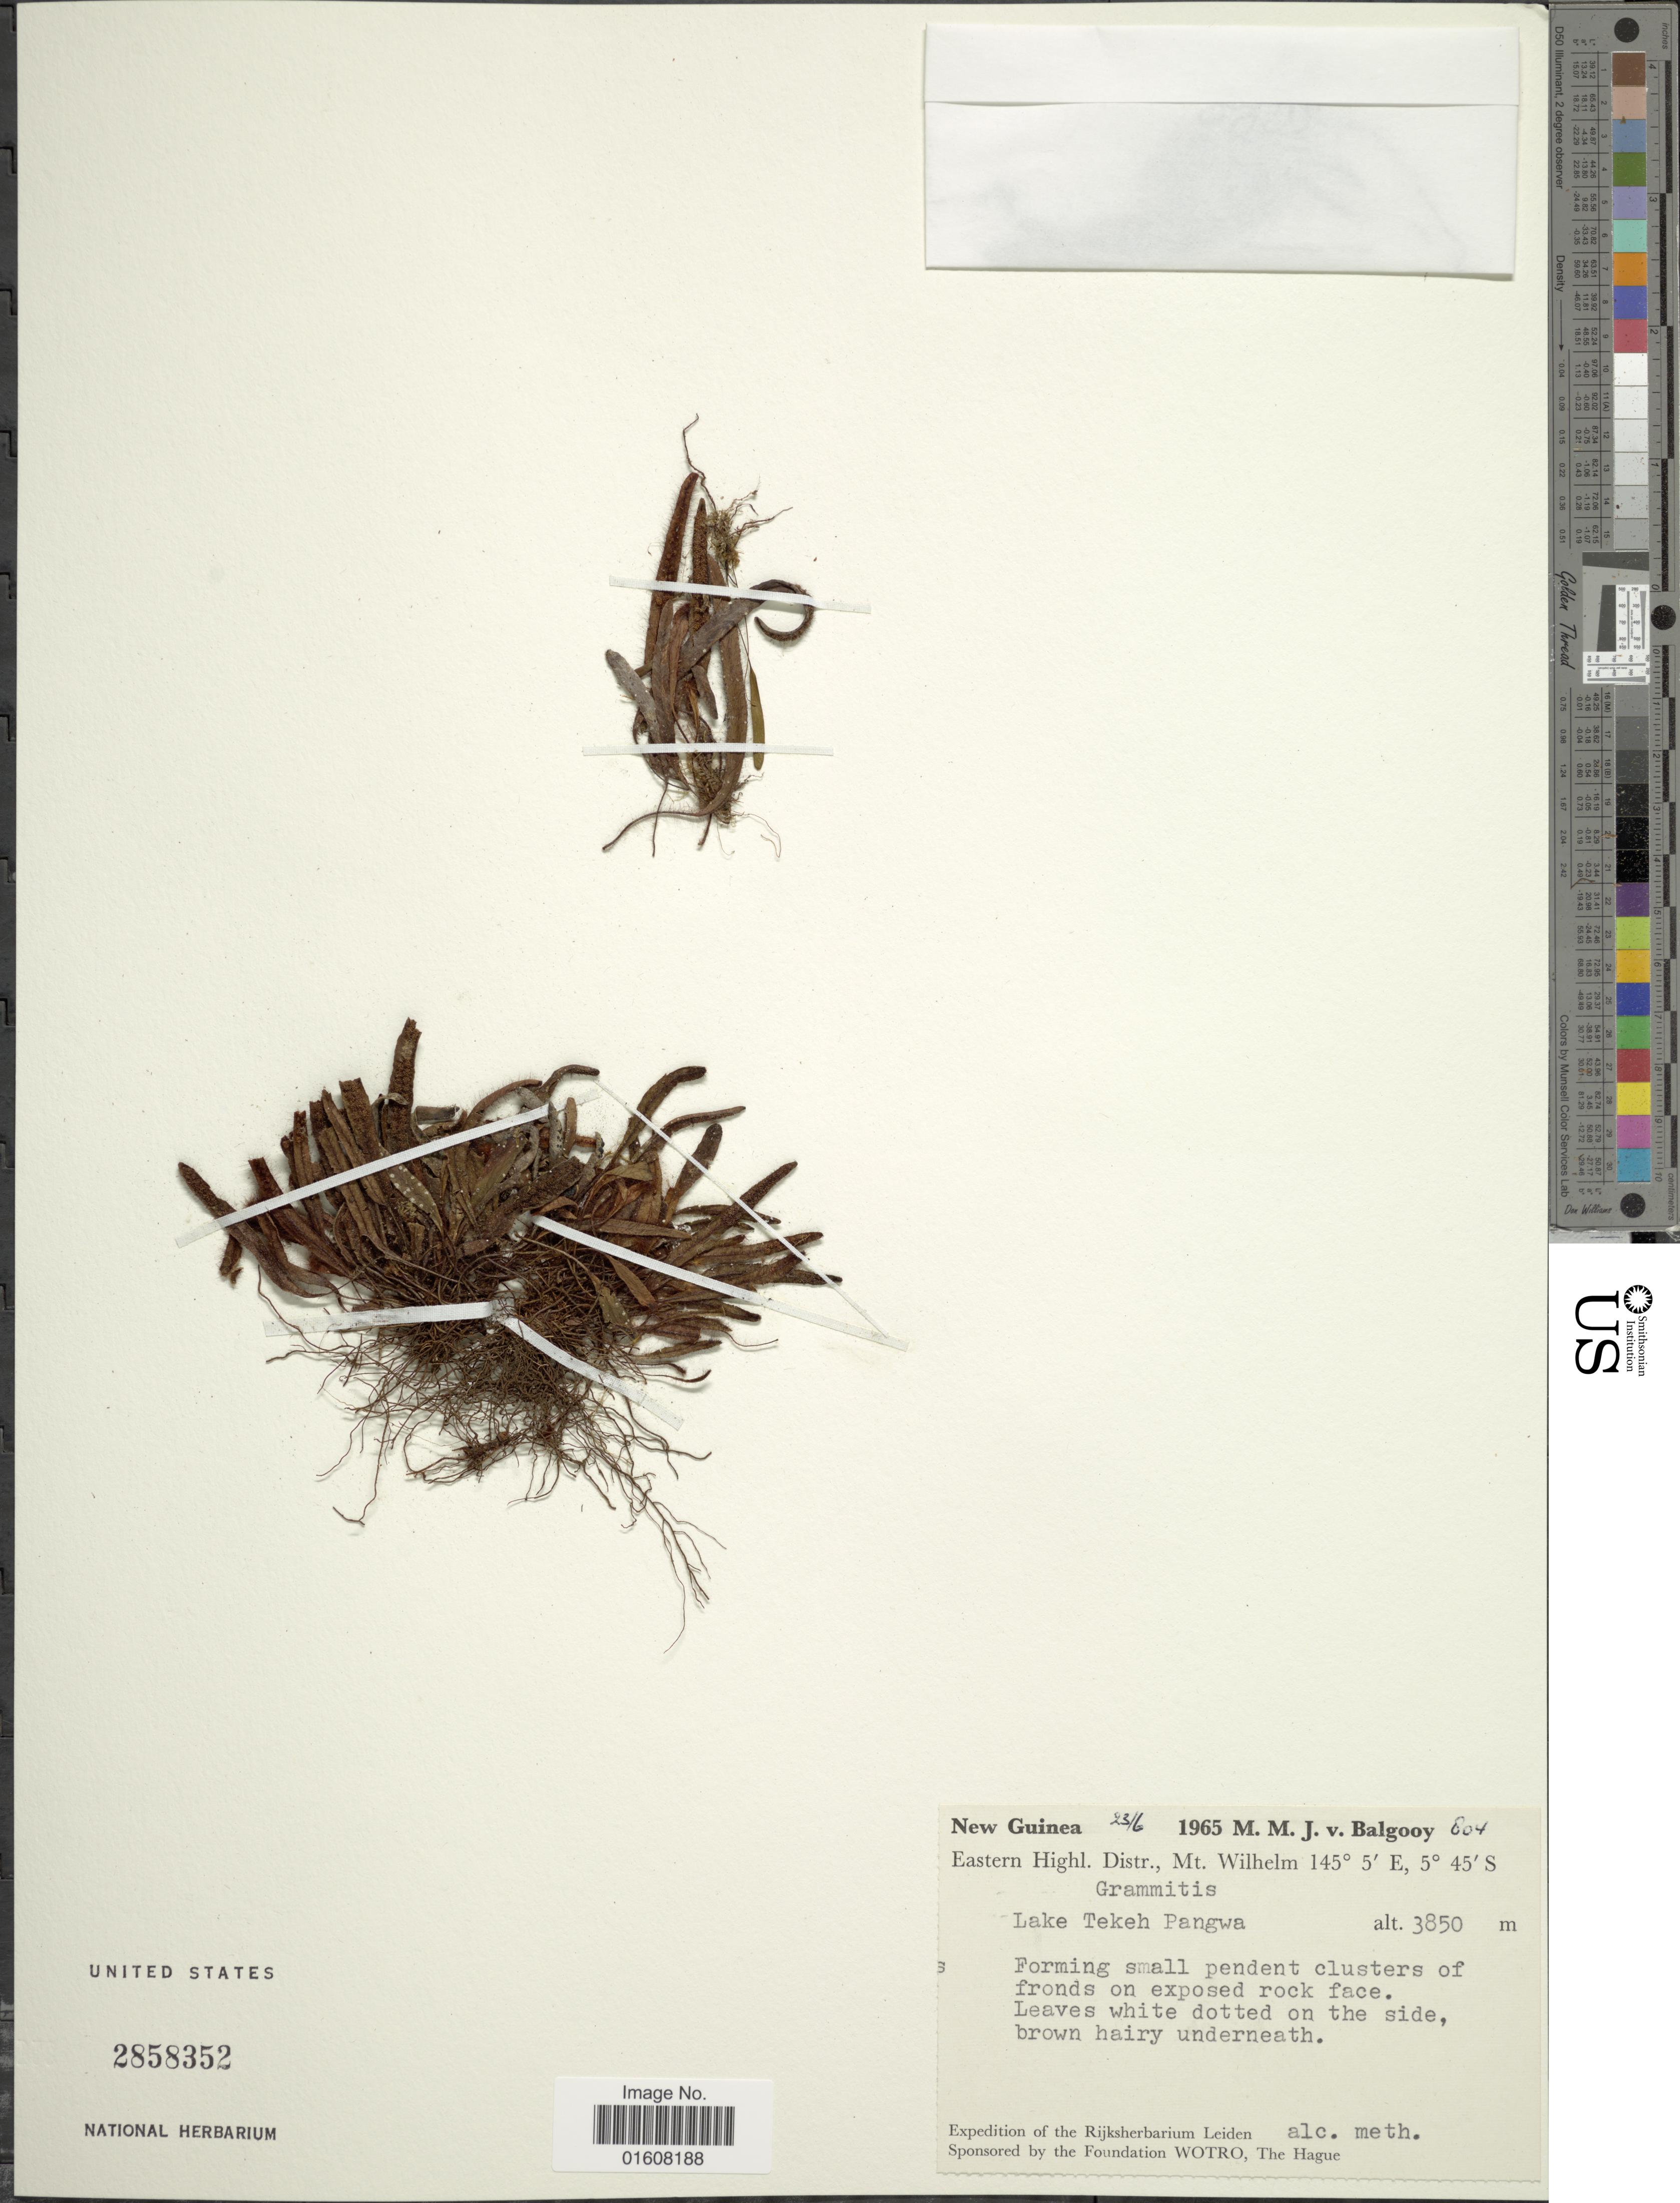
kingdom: Plantae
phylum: Tracheophyta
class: Polypodiopsida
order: Polypodiales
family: Polypodiaceae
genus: Grammitis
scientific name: Grammitis sp.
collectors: M. M. van Balgooy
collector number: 804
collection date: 1965-06-23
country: Papua New Guinea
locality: New Guinea. Eastern Highl. Distr., Mt. Wilhelm. Lake Tekeh Pangwa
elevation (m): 3850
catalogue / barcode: US 2858352